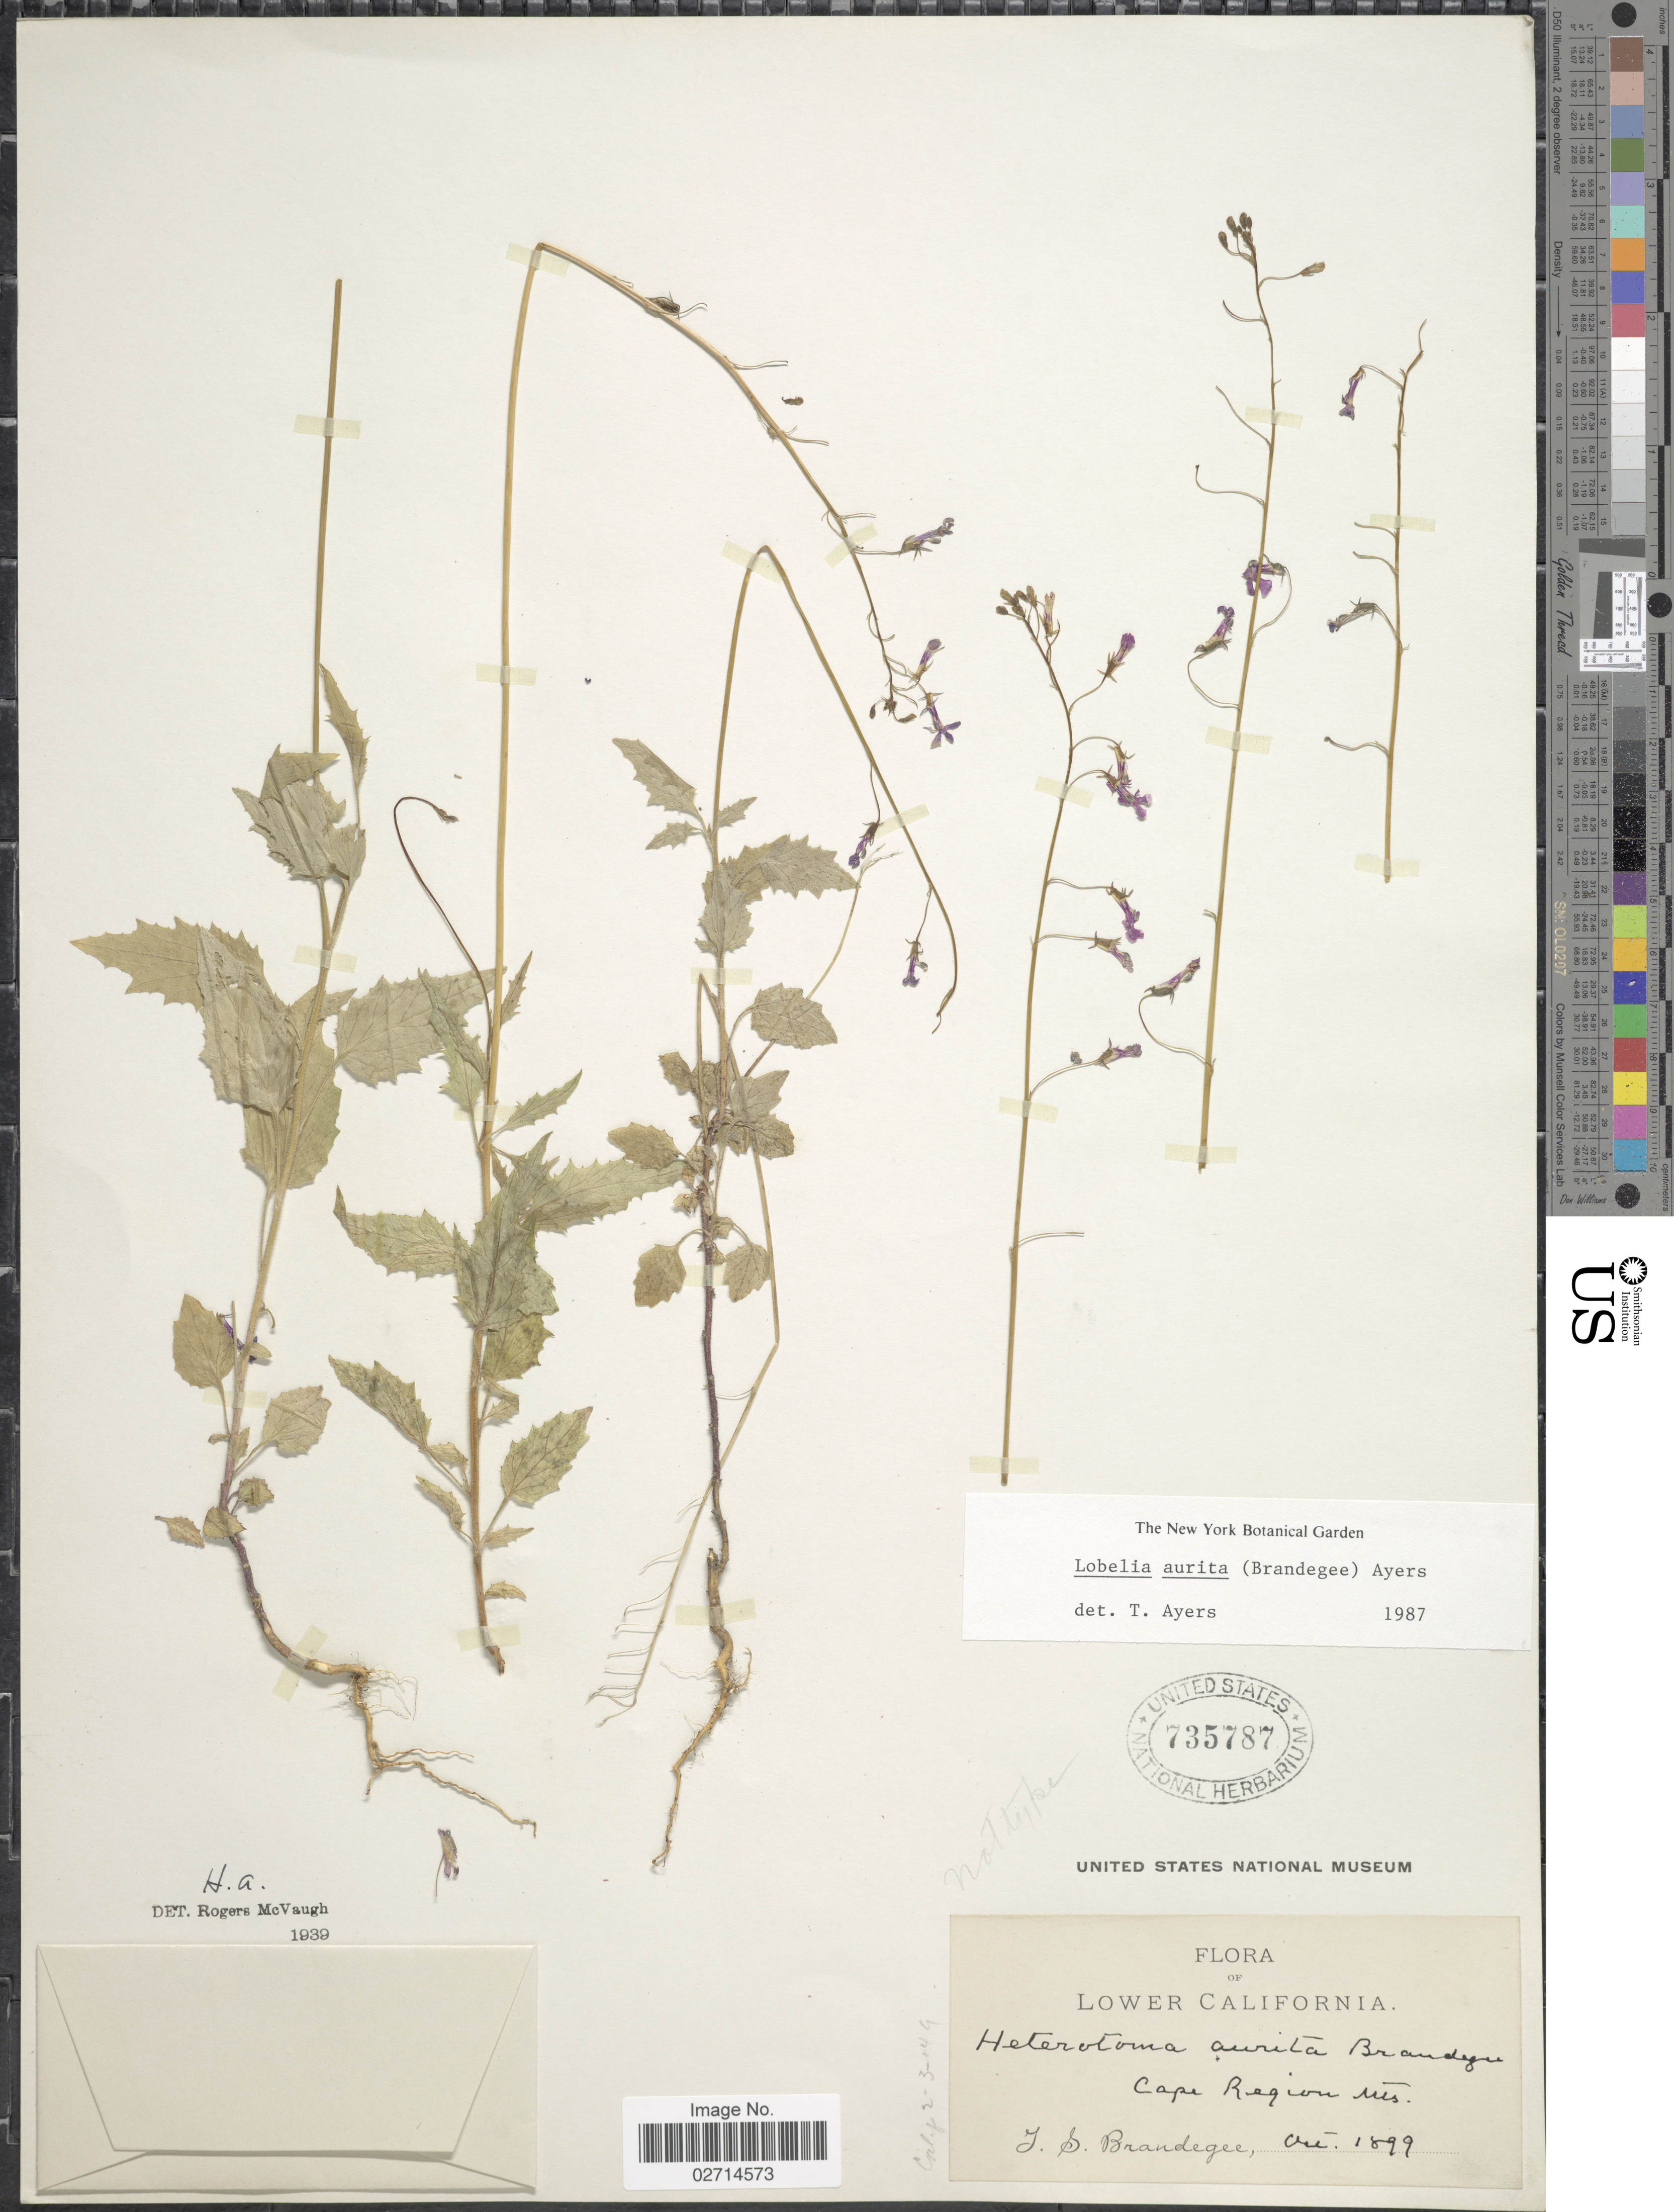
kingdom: Plantae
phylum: Tracheophyta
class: Magnoliopsida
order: Asterales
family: Campanulaceae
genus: Lobelia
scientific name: Lobelia aurita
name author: (Brandegee) T.J. Ayers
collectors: T. S. Brandegee (herbarium)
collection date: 1899-10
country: Mexico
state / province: Baja California Norte / Baja California Sur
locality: Lower California. Cape Region Mts.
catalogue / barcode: US 735787